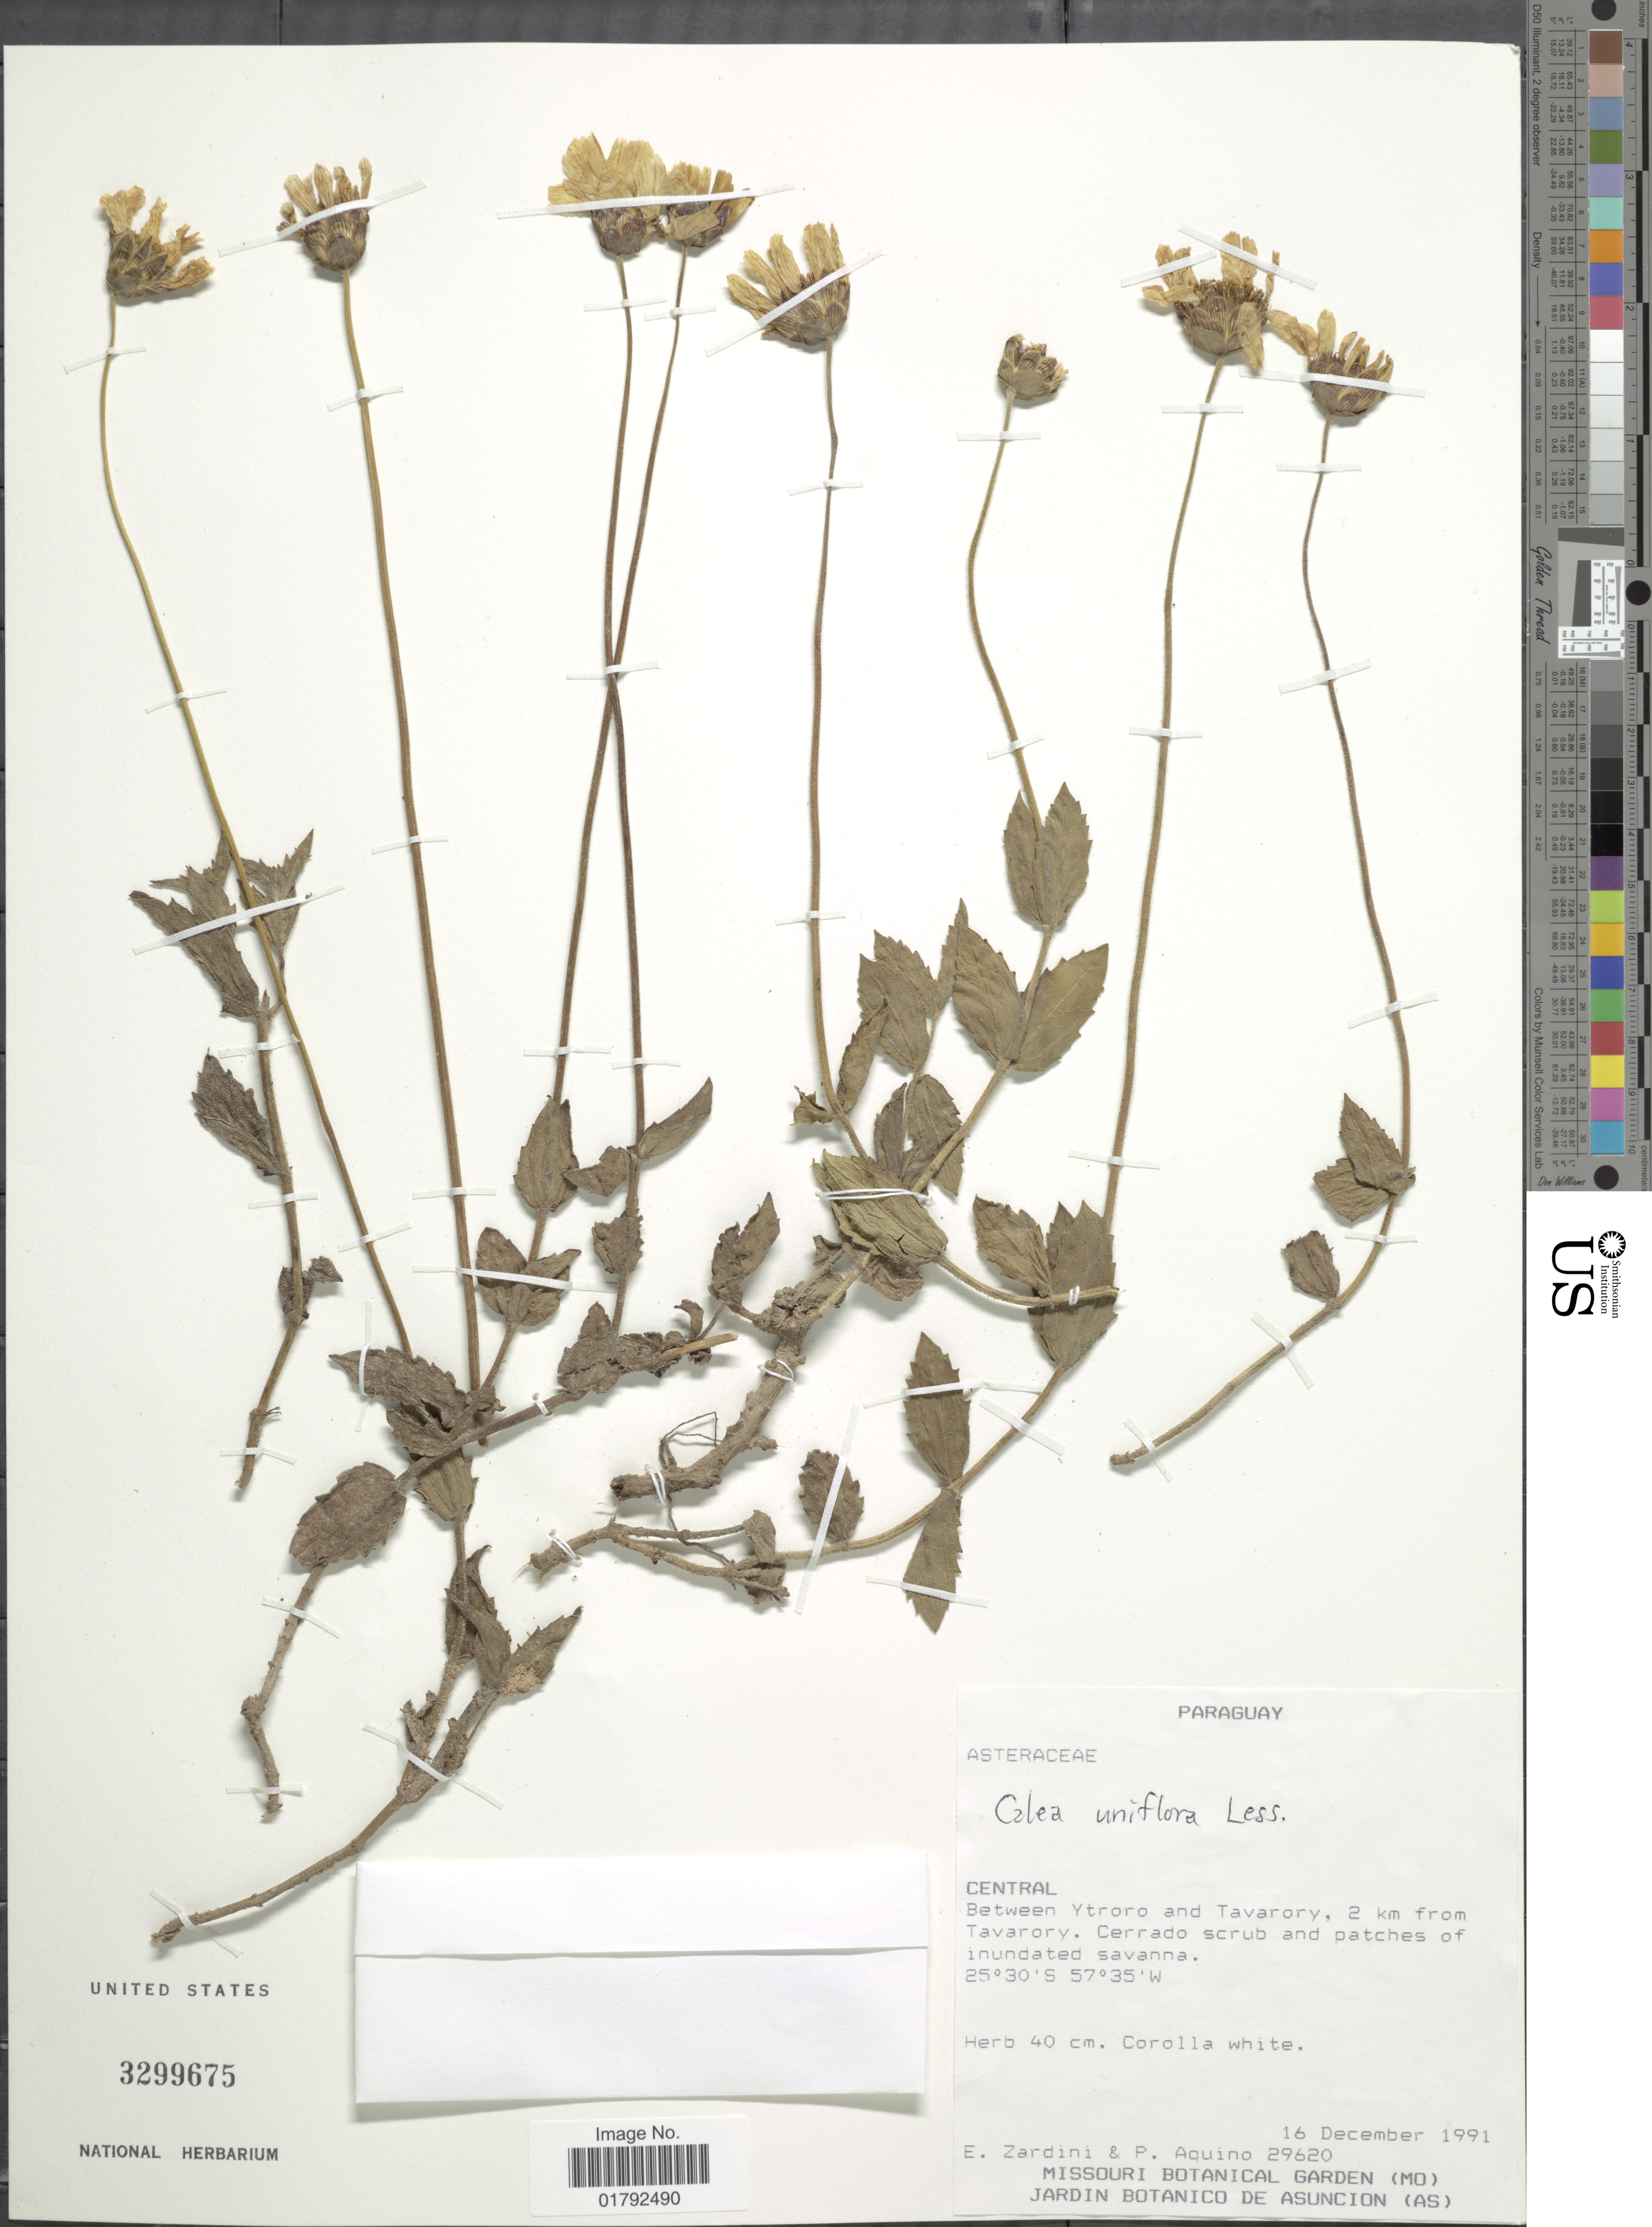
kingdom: Plantae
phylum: Tracheophyta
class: Magnoliopsida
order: Asterales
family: Asteraceae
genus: Calea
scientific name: Calea uniflora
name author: Less.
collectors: E. M. Zardini & P. Aquino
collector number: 29620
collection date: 1991-12-16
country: Paraguay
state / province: Central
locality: Between Ytroro and Tavarory, 2 km from Tavarory.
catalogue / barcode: US 3299675